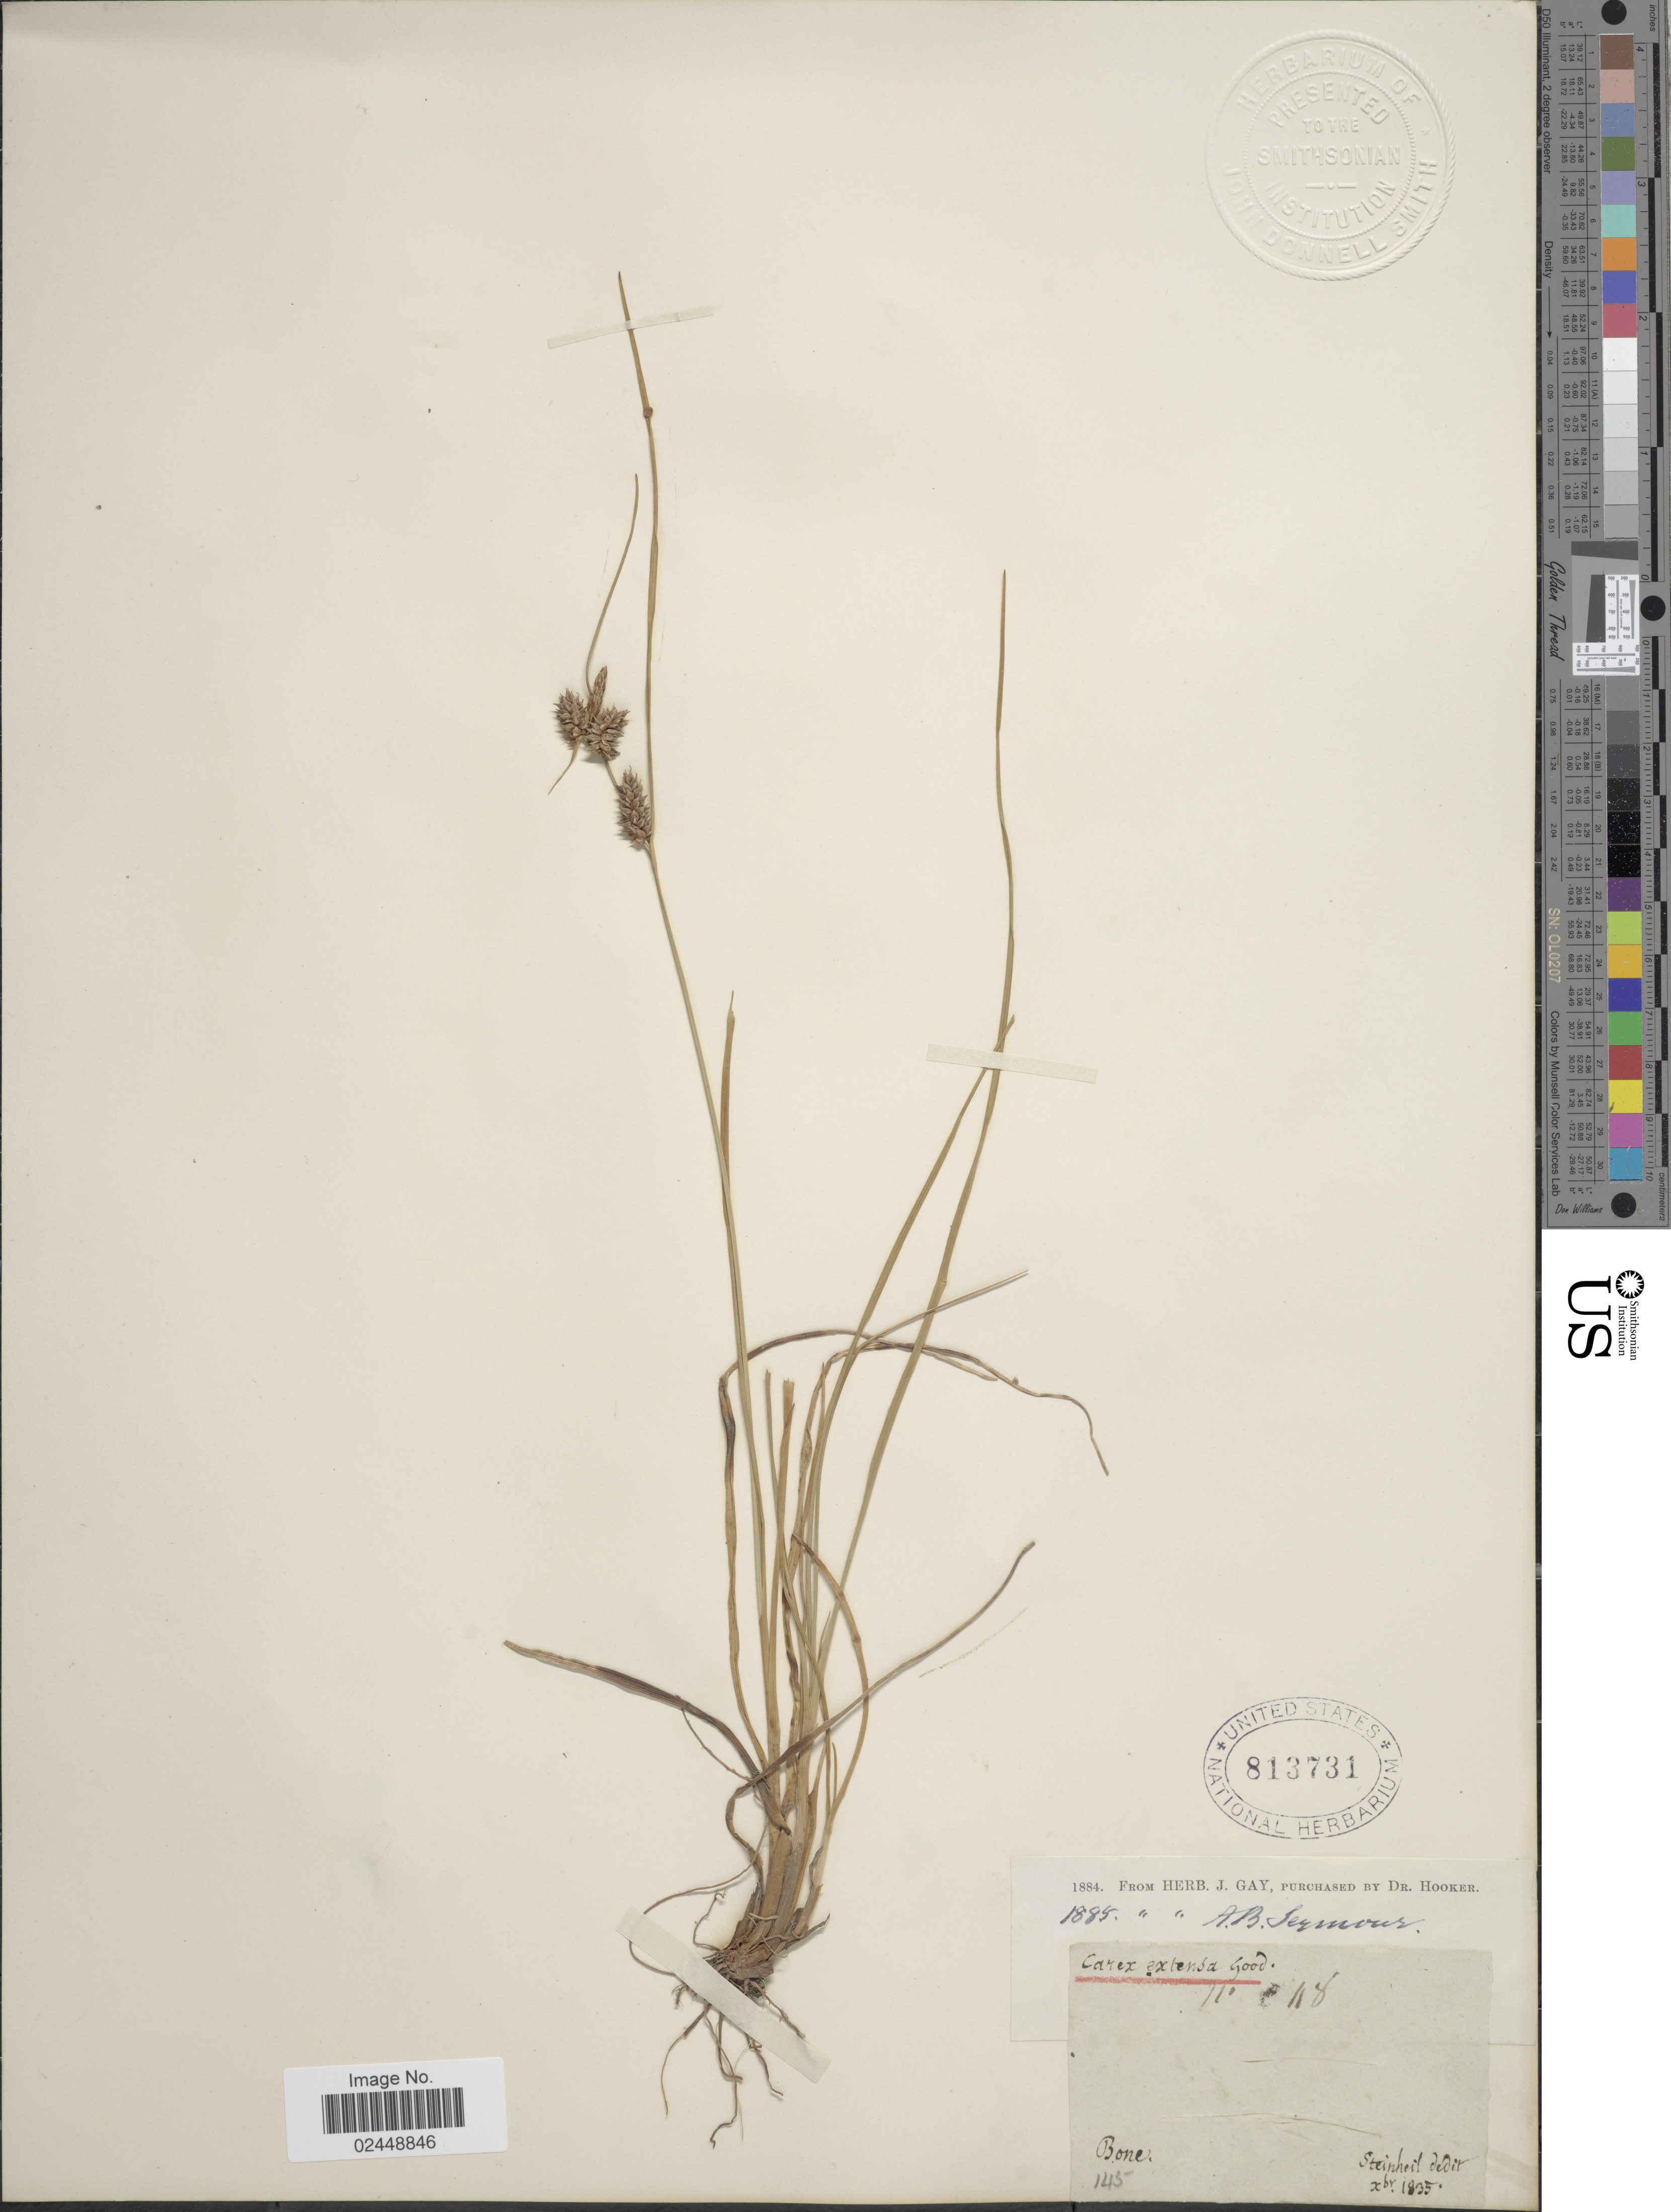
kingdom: Plantae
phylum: Tracheophyta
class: Liliopsida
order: Poales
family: Cyperaceae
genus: Carex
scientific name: Carex extensa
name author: Gooden.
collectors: Steinheil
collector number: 118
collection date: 1835-10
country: Algeria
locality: Bone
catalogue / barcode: US 813731